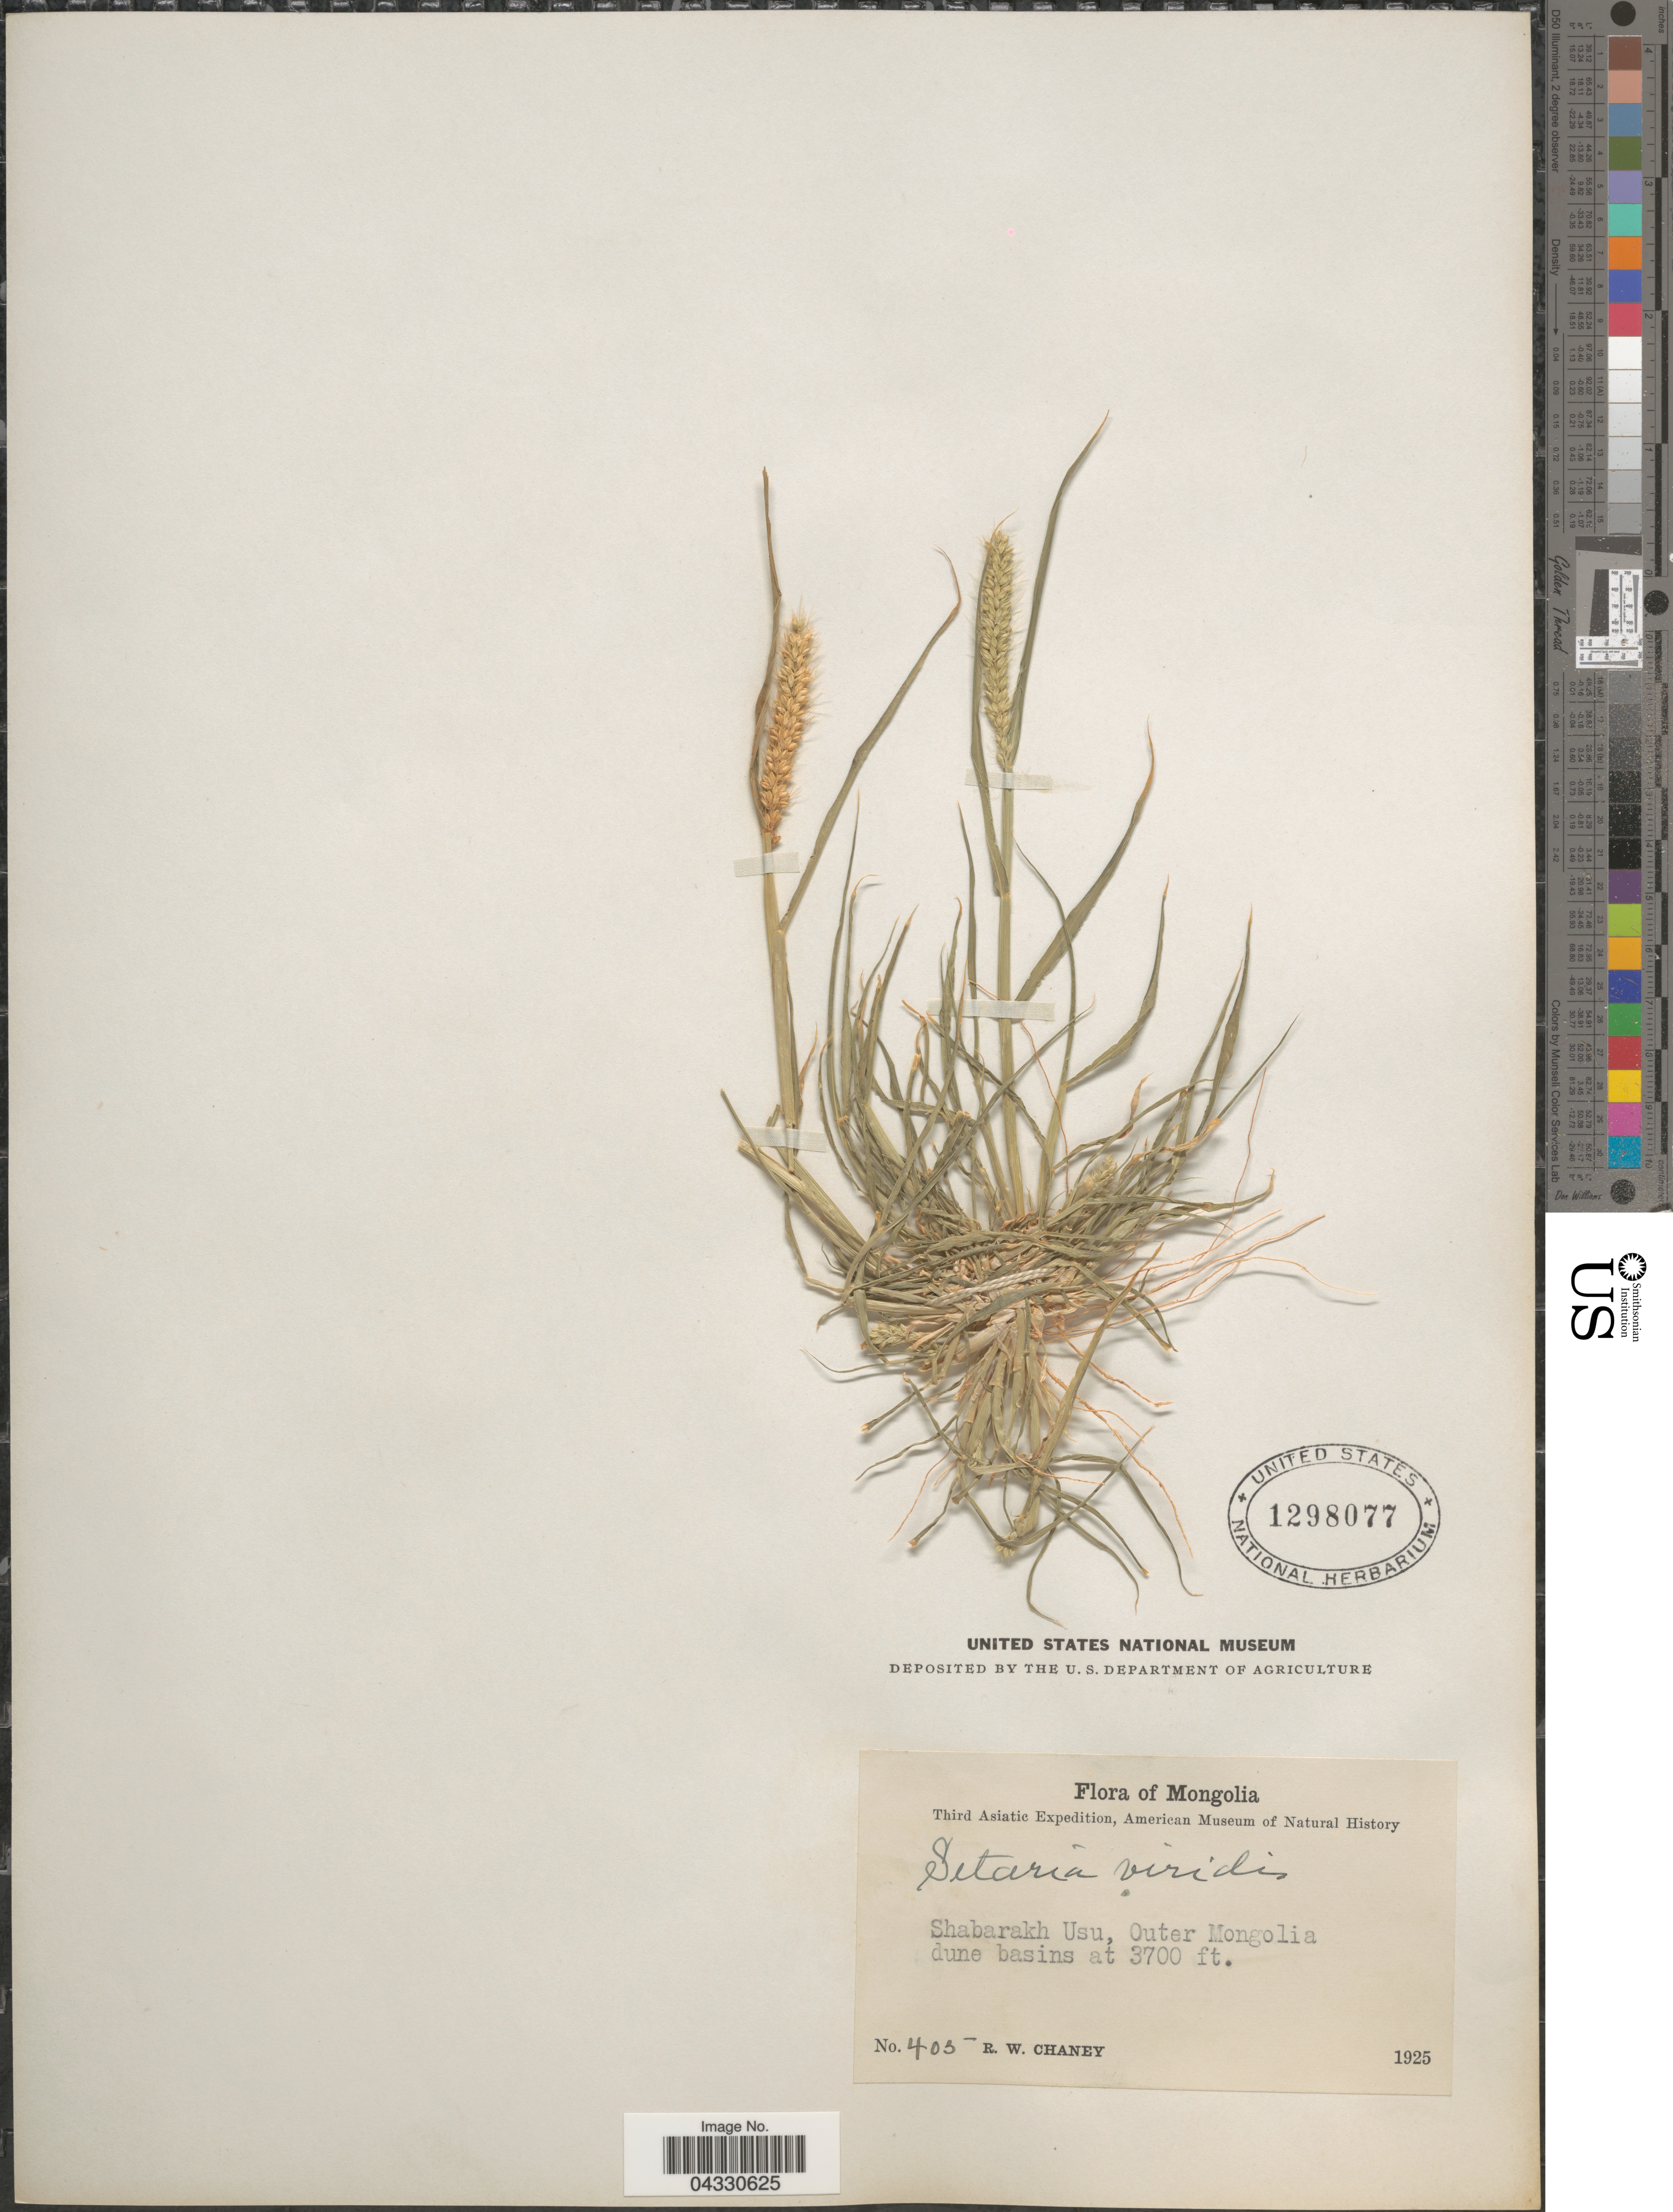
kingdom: Plantae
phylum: Tracheophyta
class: Liliopsida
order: Poales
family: Poaceae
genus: Setaria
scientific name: Setaria viridis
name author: (L.) P. Beauv.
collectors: R. Chaney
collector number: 405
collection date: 1925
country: Mongolia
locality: Third Asiatic Expedition. Shabarakh Usu, Outer Mongolia.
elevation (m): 1128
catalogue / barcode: US 1298077